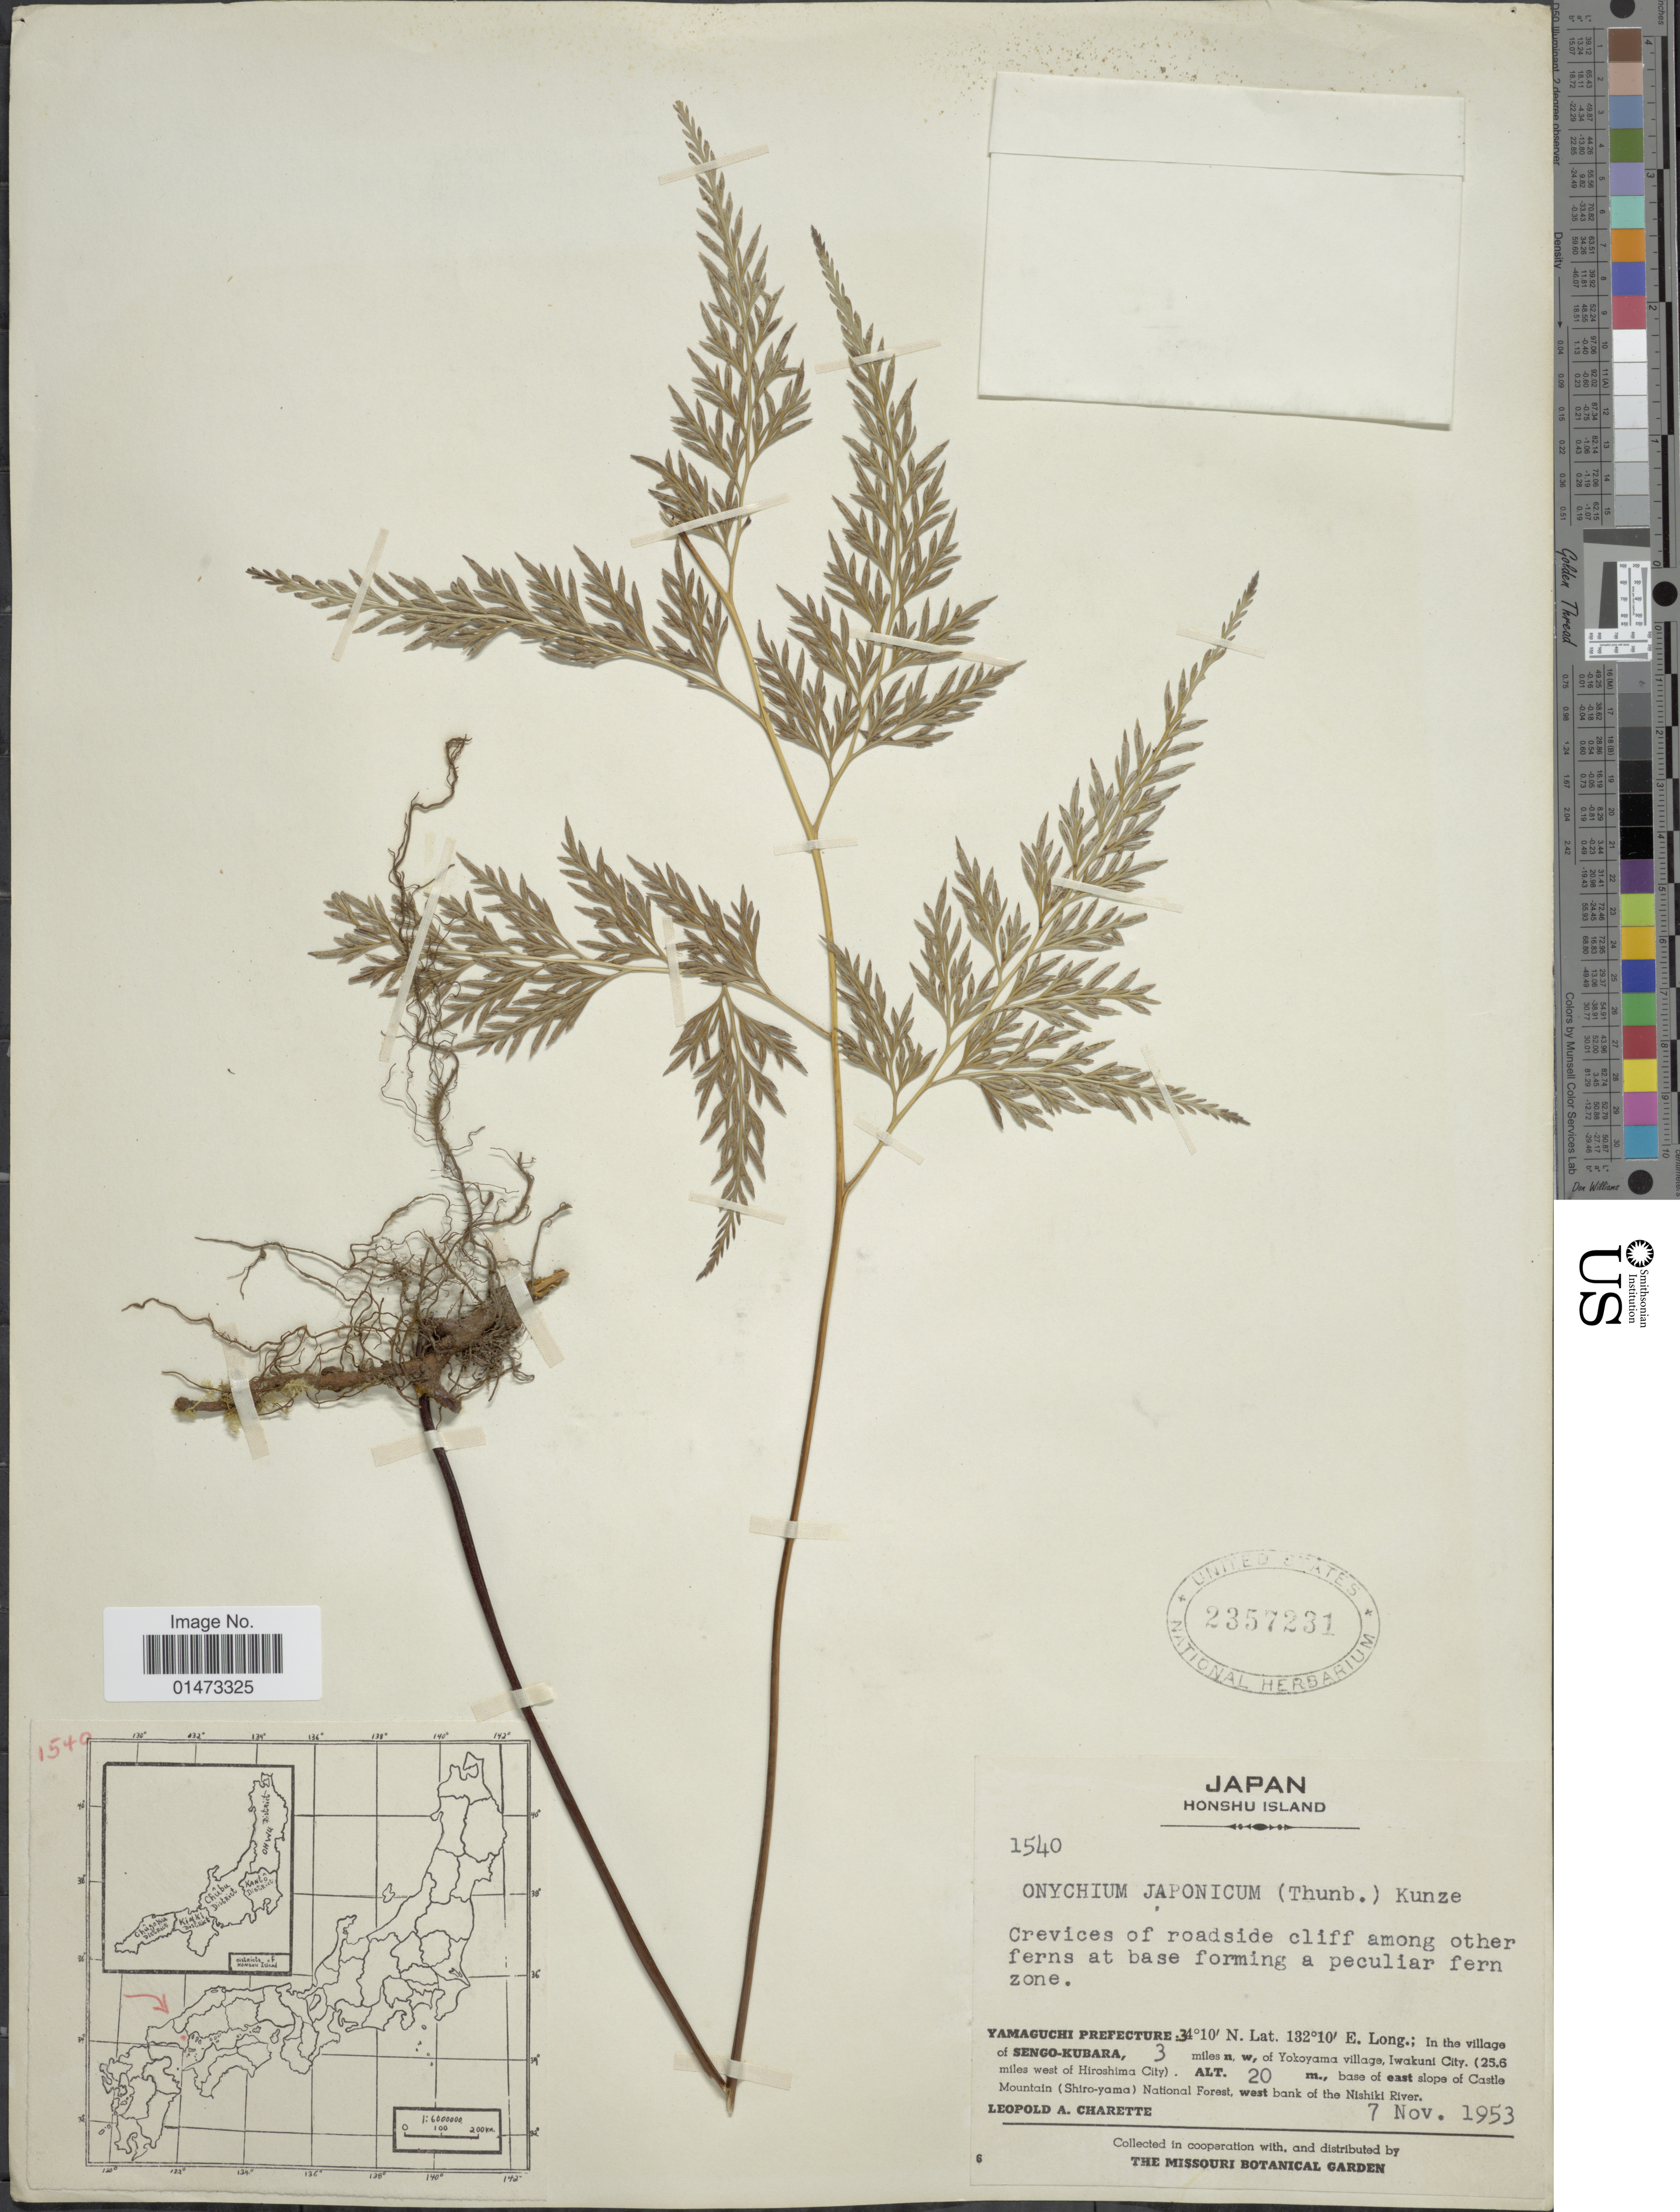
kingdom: Plantae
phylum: Tracheophyta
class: Polypodiopsida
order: Polypodiales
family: Pteridaceae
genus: Onychium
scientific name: Onychium japonicum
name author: (Thunb.) Kunze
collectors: L. A. Charette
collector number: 1540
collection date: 1953-11-07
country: Japan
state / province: Yamaguti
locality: Honshu Island, crevices of roadside cliff, Yamaguchi Prefecture, in the village of Sengo-Kubara, 3 miles n.w., of Yokoyama village, Iwakuni City. (25.6 miles west of Hiroshima City), base of east slope of Castle Mountain (Shiro-yama) National Forest, west bank of the Nishiki River.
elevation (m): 20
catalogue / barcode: US 2357231